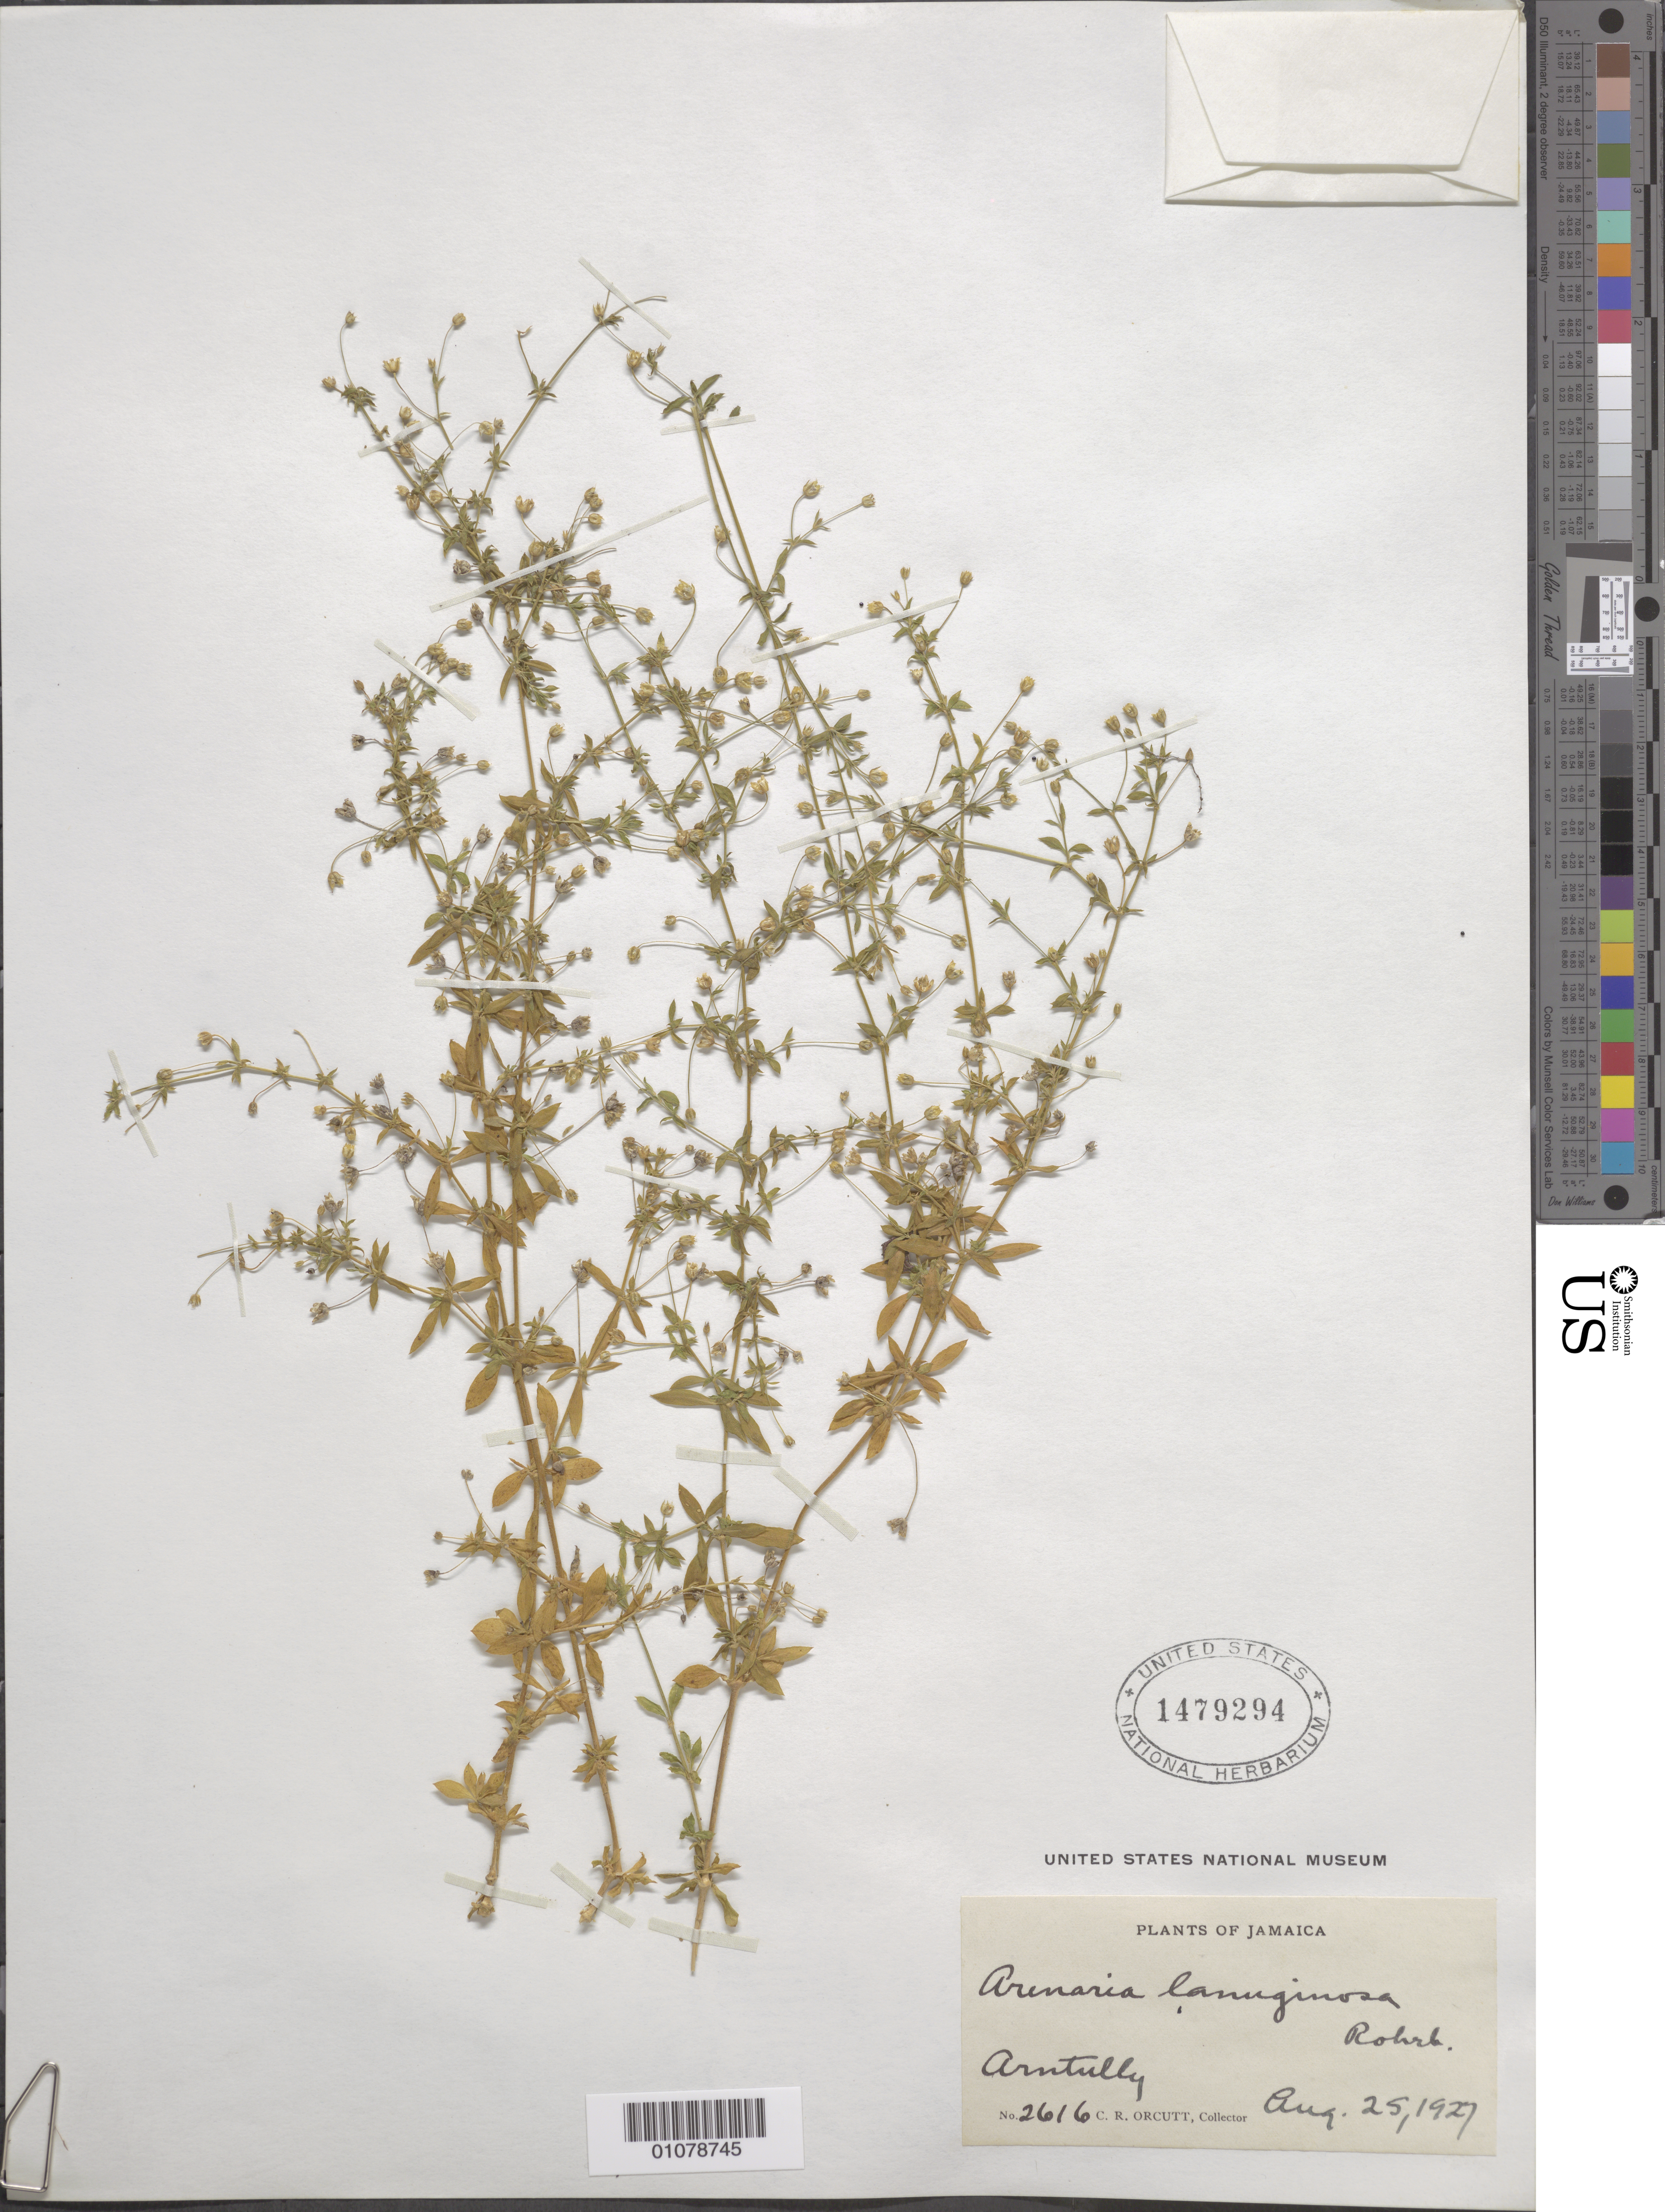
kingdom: Plantae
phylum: Tracheophyta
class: Magnoliopsida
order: Caryophyllales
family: Caryophyllaceae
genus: Arenaria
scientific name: Arenaria lanuginosa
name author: (Michx.) Rohrb.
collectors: C. R. Orcutt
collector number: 2616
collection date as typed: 25 Aug 1927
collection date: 1927-08-25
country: Jamaica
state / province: Saint Thomas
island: Jamaica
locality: Arntully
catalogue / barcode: US 1479294